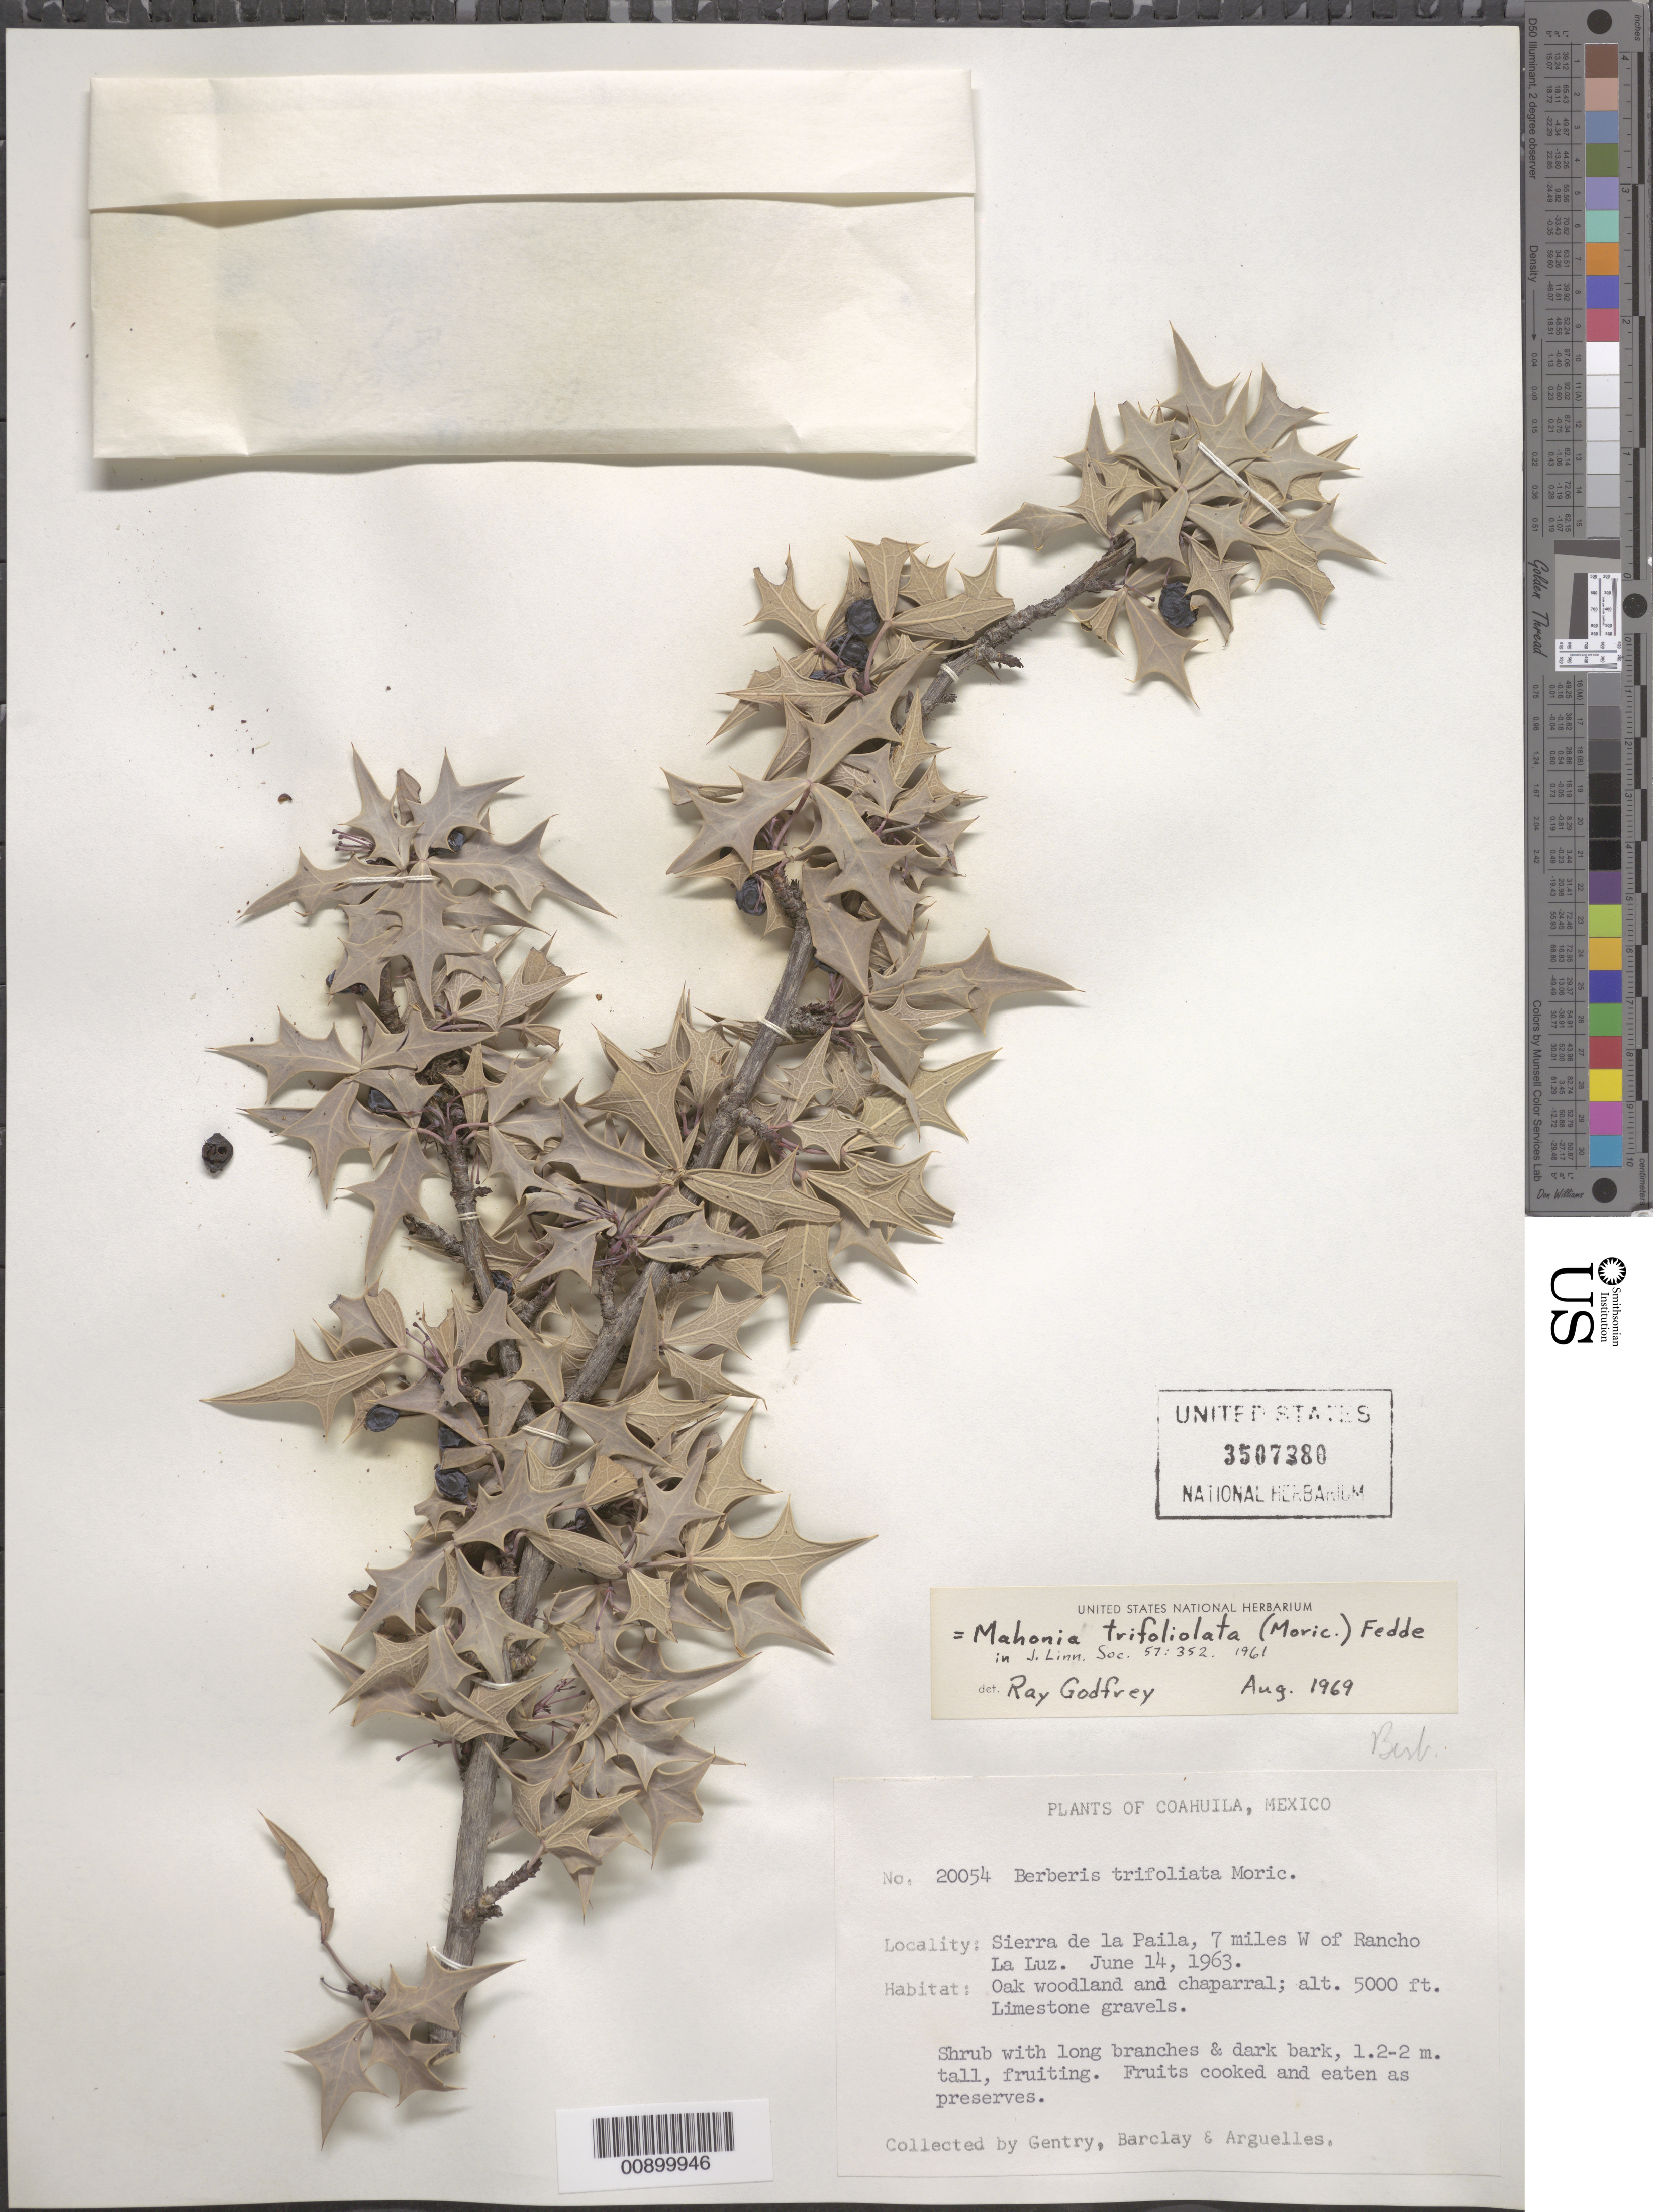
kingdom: Plantae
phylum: Tracheophyta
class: Magnoliopsida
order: Ranunculales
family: Berberidaceae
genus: Mahonia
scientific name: Mahonia trifoliolata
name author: (Monic.) Fedde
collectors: Gentry, --, -- Barclay & Arguelles, --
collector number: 20054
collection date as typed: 14 Jun 1963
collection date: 1963-06-14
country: Mexico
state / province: Coahuila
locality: Sierra de la Paila, 7 miles W of Rancho de La Luz. Coahuila.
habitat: Oak woodland and chaparral. Limestone gravels.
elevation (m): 1524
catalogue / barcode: US 3507380